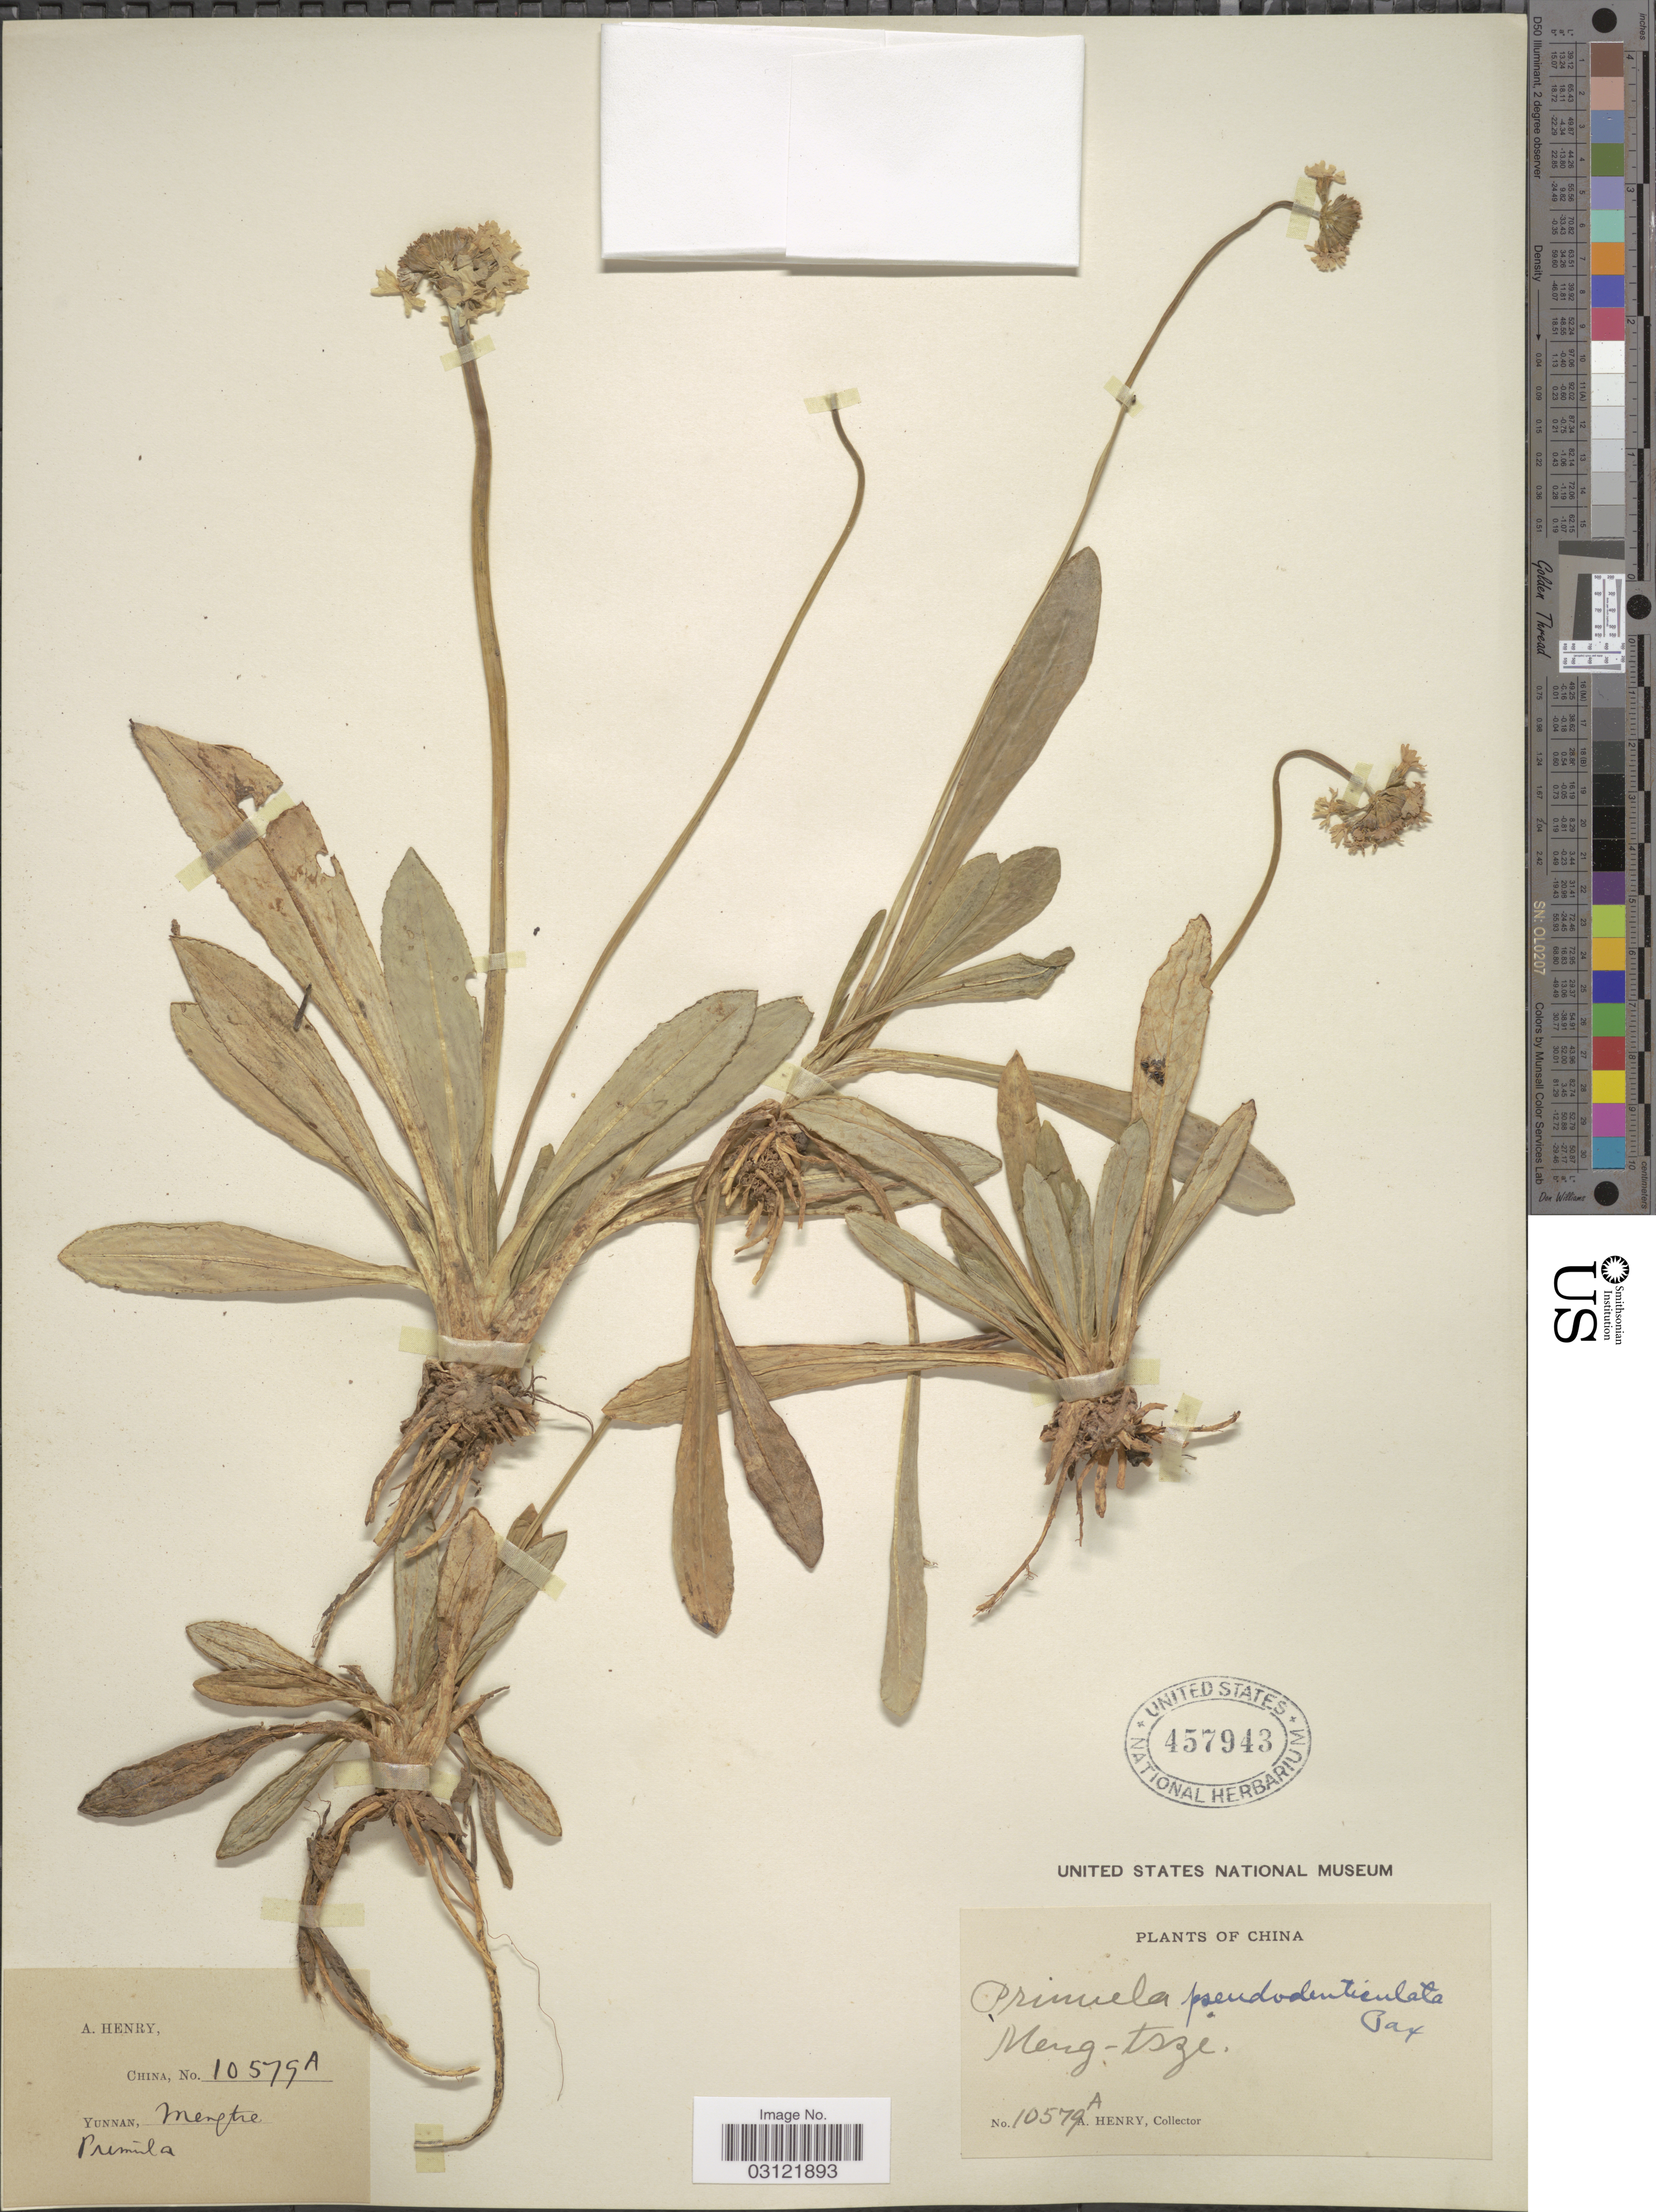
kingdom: Plantae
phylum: Tracheophyta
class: Magnoliopsida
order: Ericales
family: Primulaceae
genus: Primula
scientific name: Primula pseudodenticulata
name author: Pax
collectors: A. Henry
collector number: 10579 A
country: China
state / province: Yunnan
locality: Mengtze.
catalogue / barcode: US 457943